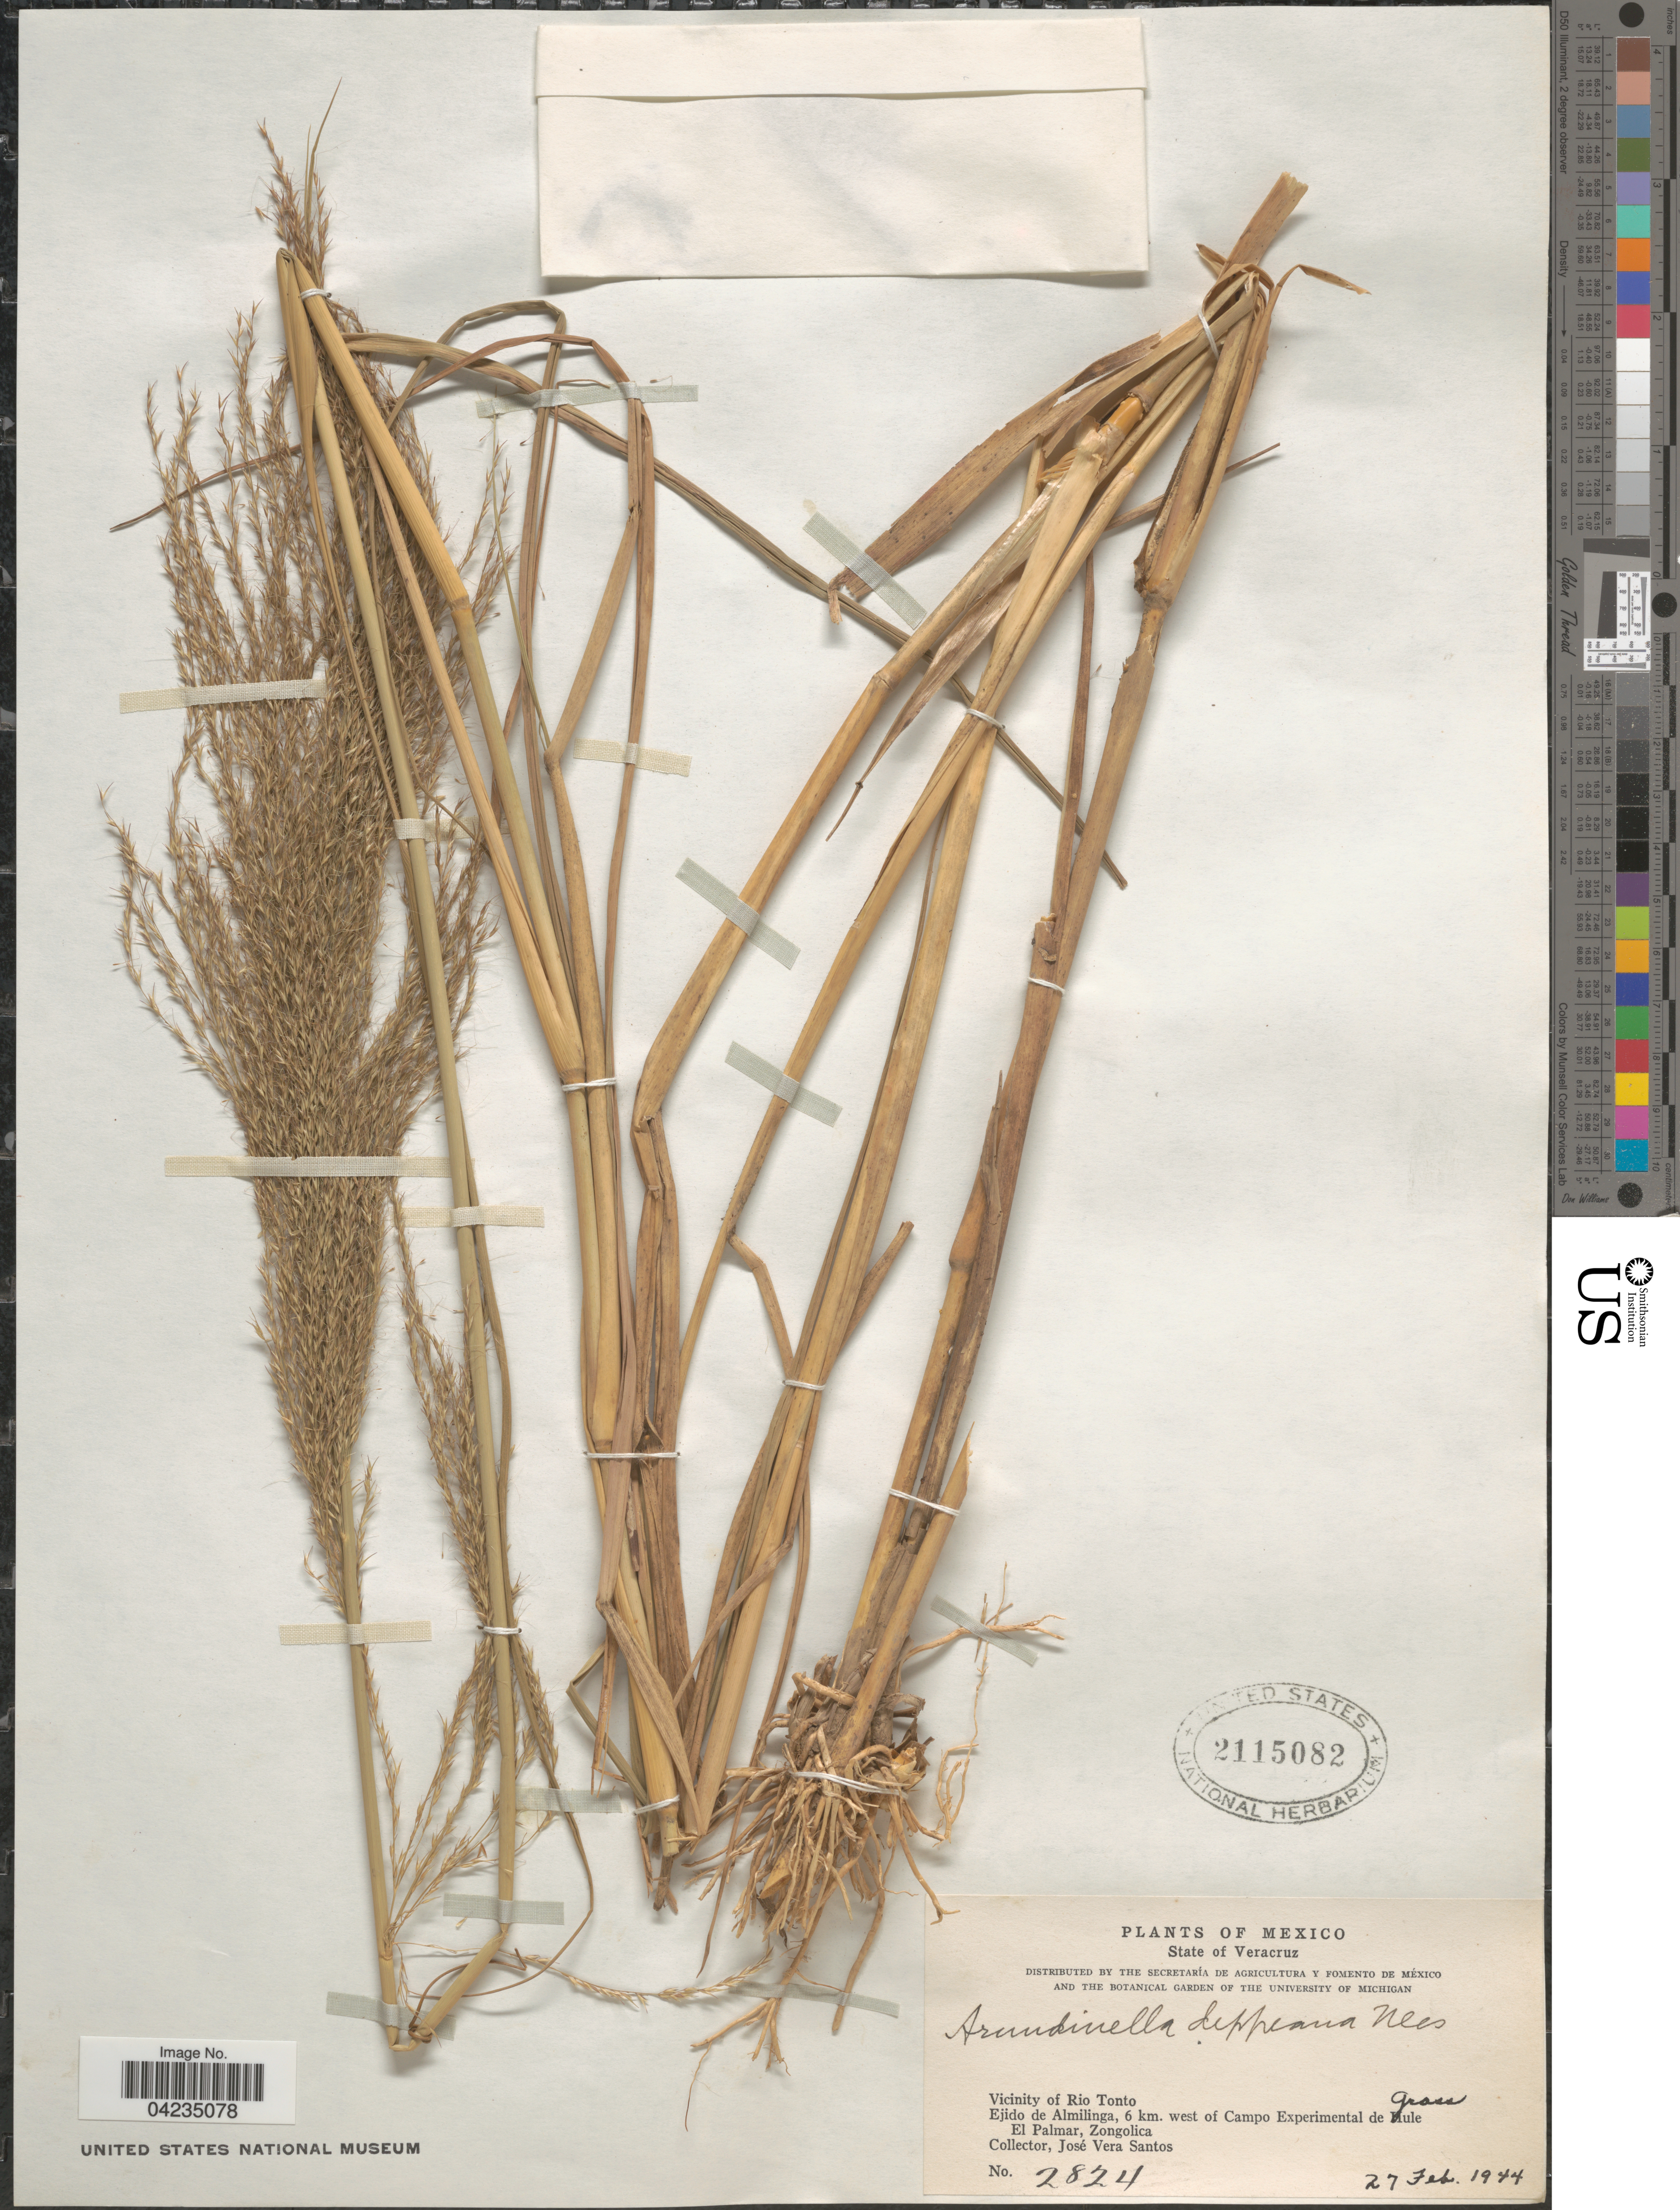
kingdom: Plantae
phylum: Tracheophyta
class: Liliopsida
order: Poales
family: Poaceae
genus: Arundinella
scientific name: Arundinella deppeana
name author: Nees ex Steud.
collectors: J. Vera Santos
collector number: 2824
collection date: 1944-02-27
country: Mexico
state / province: Veracruz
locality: State of Veracruz. Vicinity of Rio Tonto. Ejido de Almilinga, 6 km. west of Campo Experimental de Hule. El Palmar, Zongolica.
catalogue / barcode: US 2115082